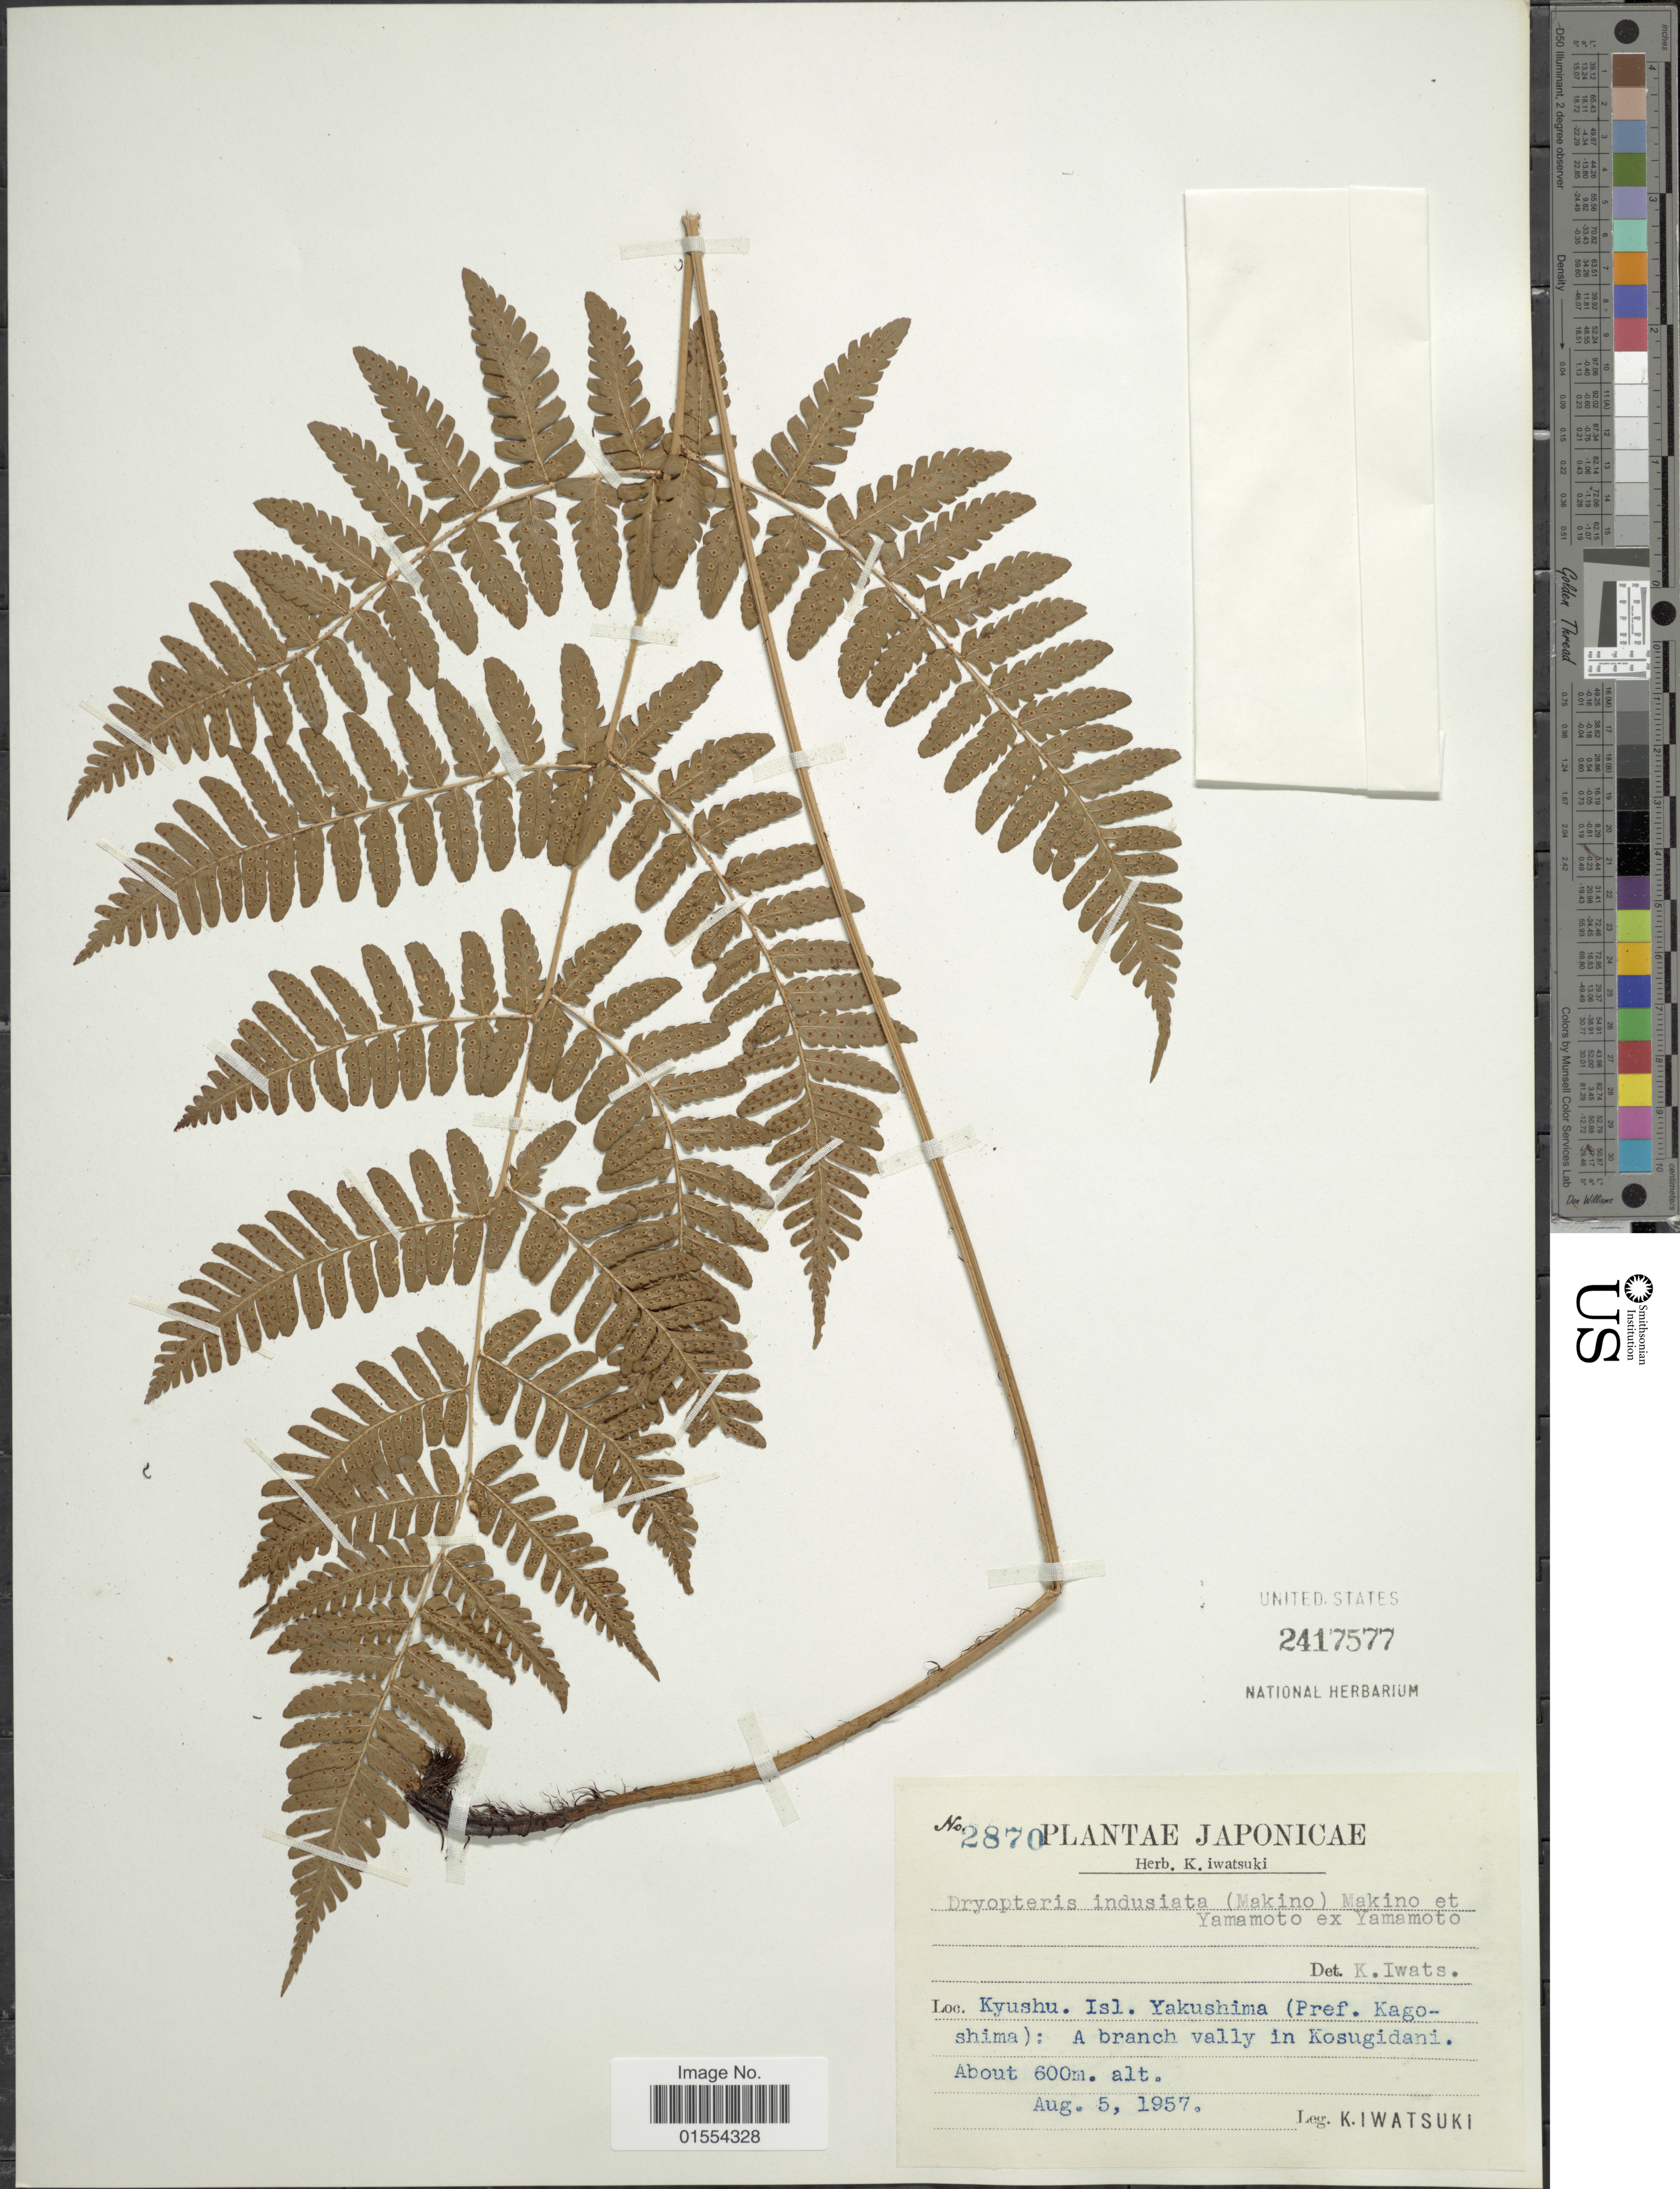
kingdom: Plantae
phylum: Tracheophyta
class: Polypodiopsida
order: Polypodiales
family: Dryopteridaceae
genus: Dryopteris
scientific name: Dryopteris indusiata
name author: (Makino) Makino & Yamam.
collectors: K. Iwatsuki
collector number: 2870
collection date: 1957-08-05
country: Japan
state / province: Kagosima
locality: Japonicae, Kyushu. Isl. Yakushima (Pref, Kagoshima) : a branch valley in Kosugidani.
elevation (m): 600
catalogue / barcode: US 2417577